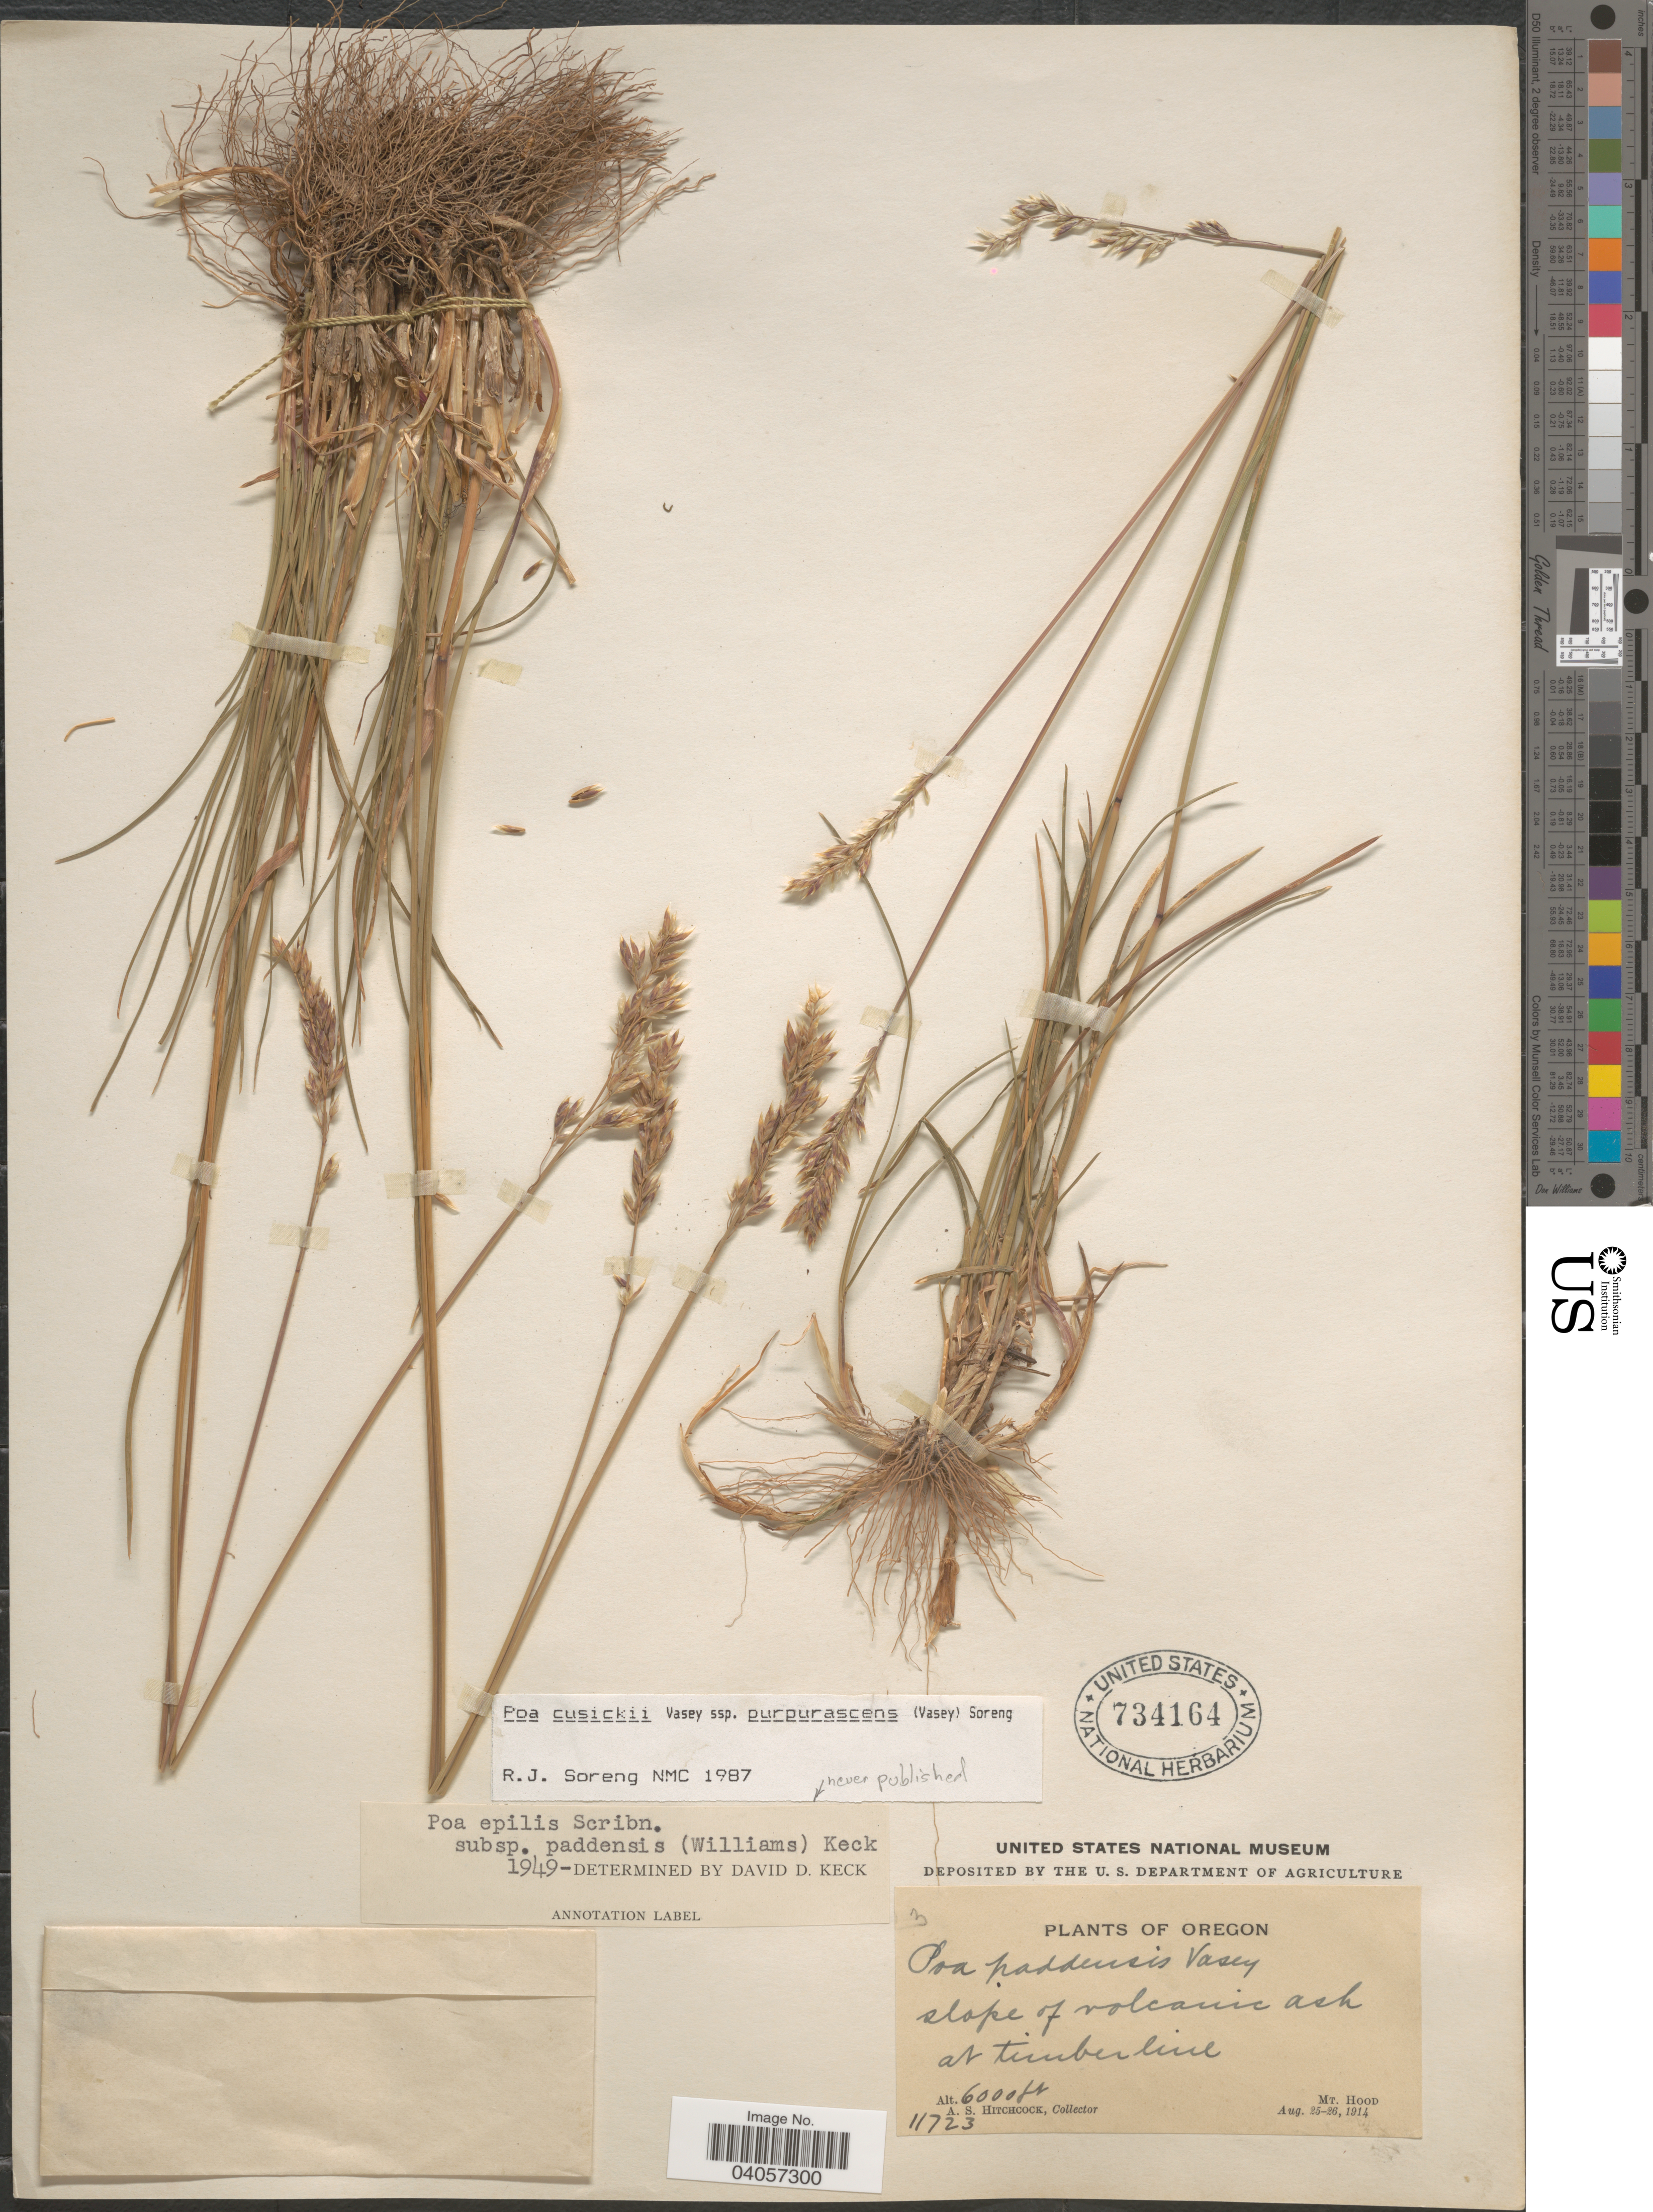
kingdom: Plantae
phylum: Tracheophyta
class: Liliopsida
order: Poales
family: Poaceae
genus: Poa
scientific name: Poa cusickii subsp. purpurascens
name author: (Vasey) Soreng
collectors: A. S. Hitchcock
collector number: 11723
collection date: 1914-08-25/1914-08-26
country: United States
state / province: Oregon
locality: Mt. Hood.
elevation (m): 1829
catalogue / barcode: US 734164